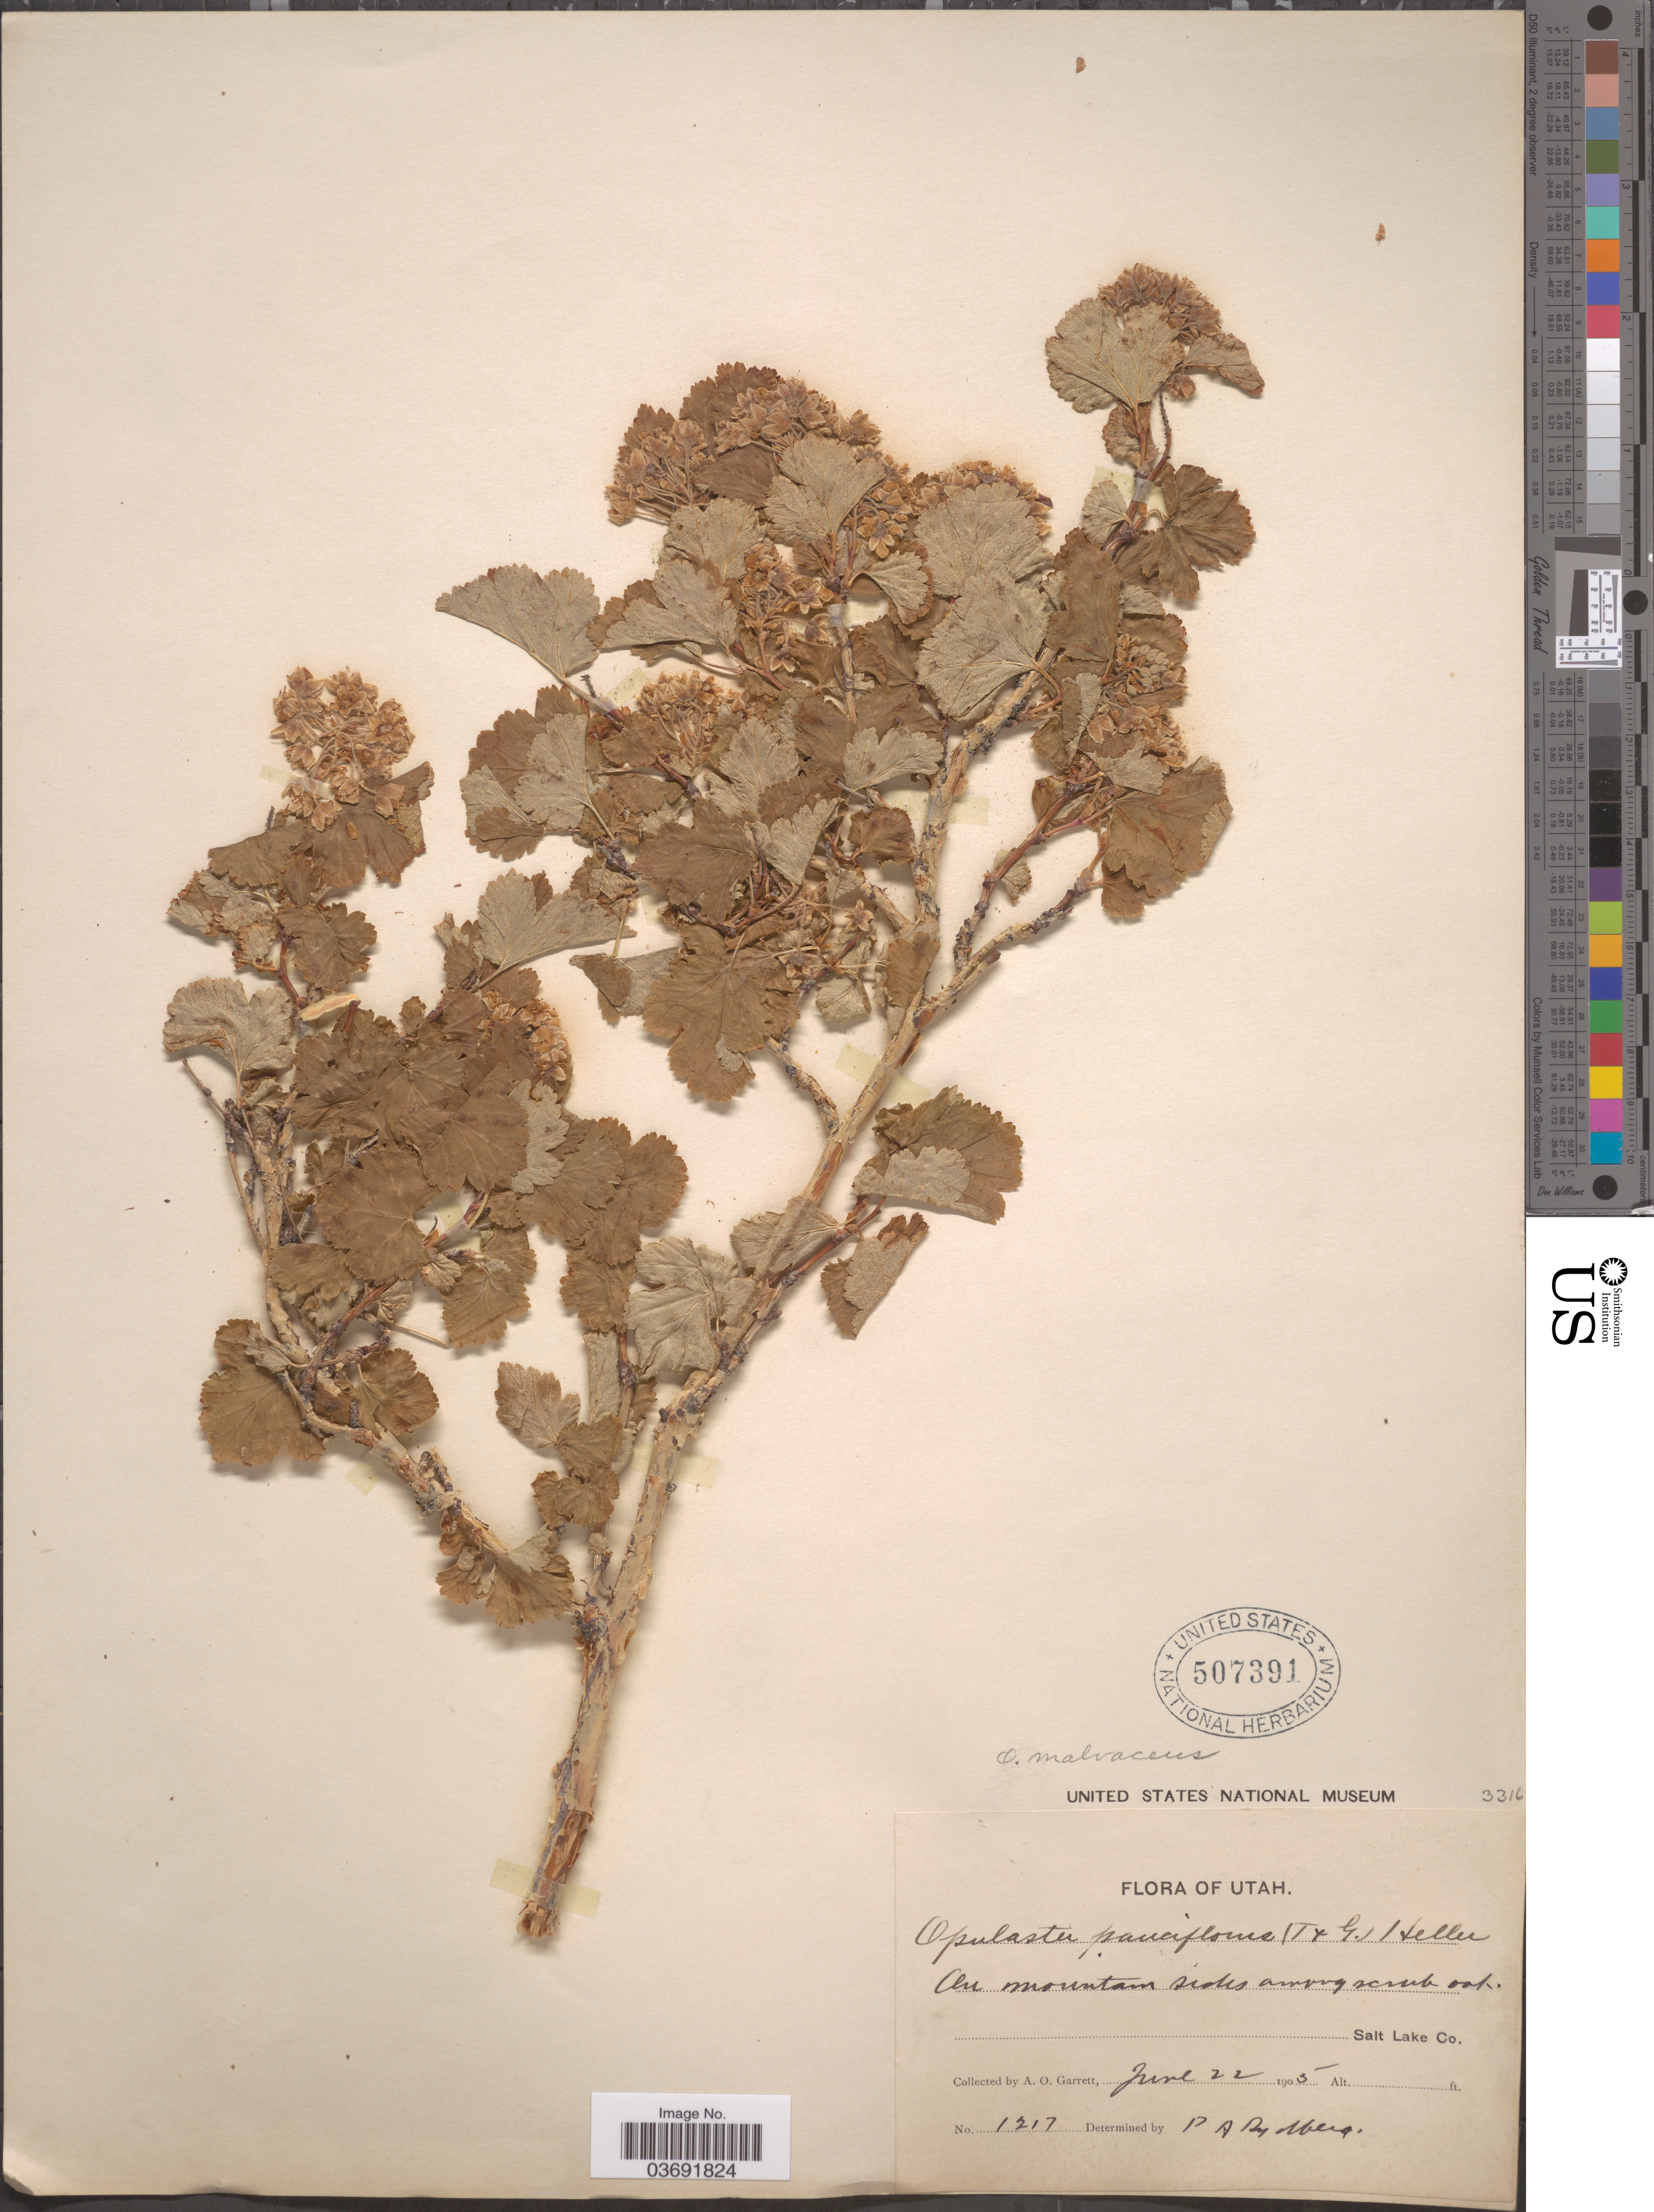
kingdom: Plantae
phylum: Tracheophyta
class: Magnoliopsida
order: Rosales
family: Rosaceae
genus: Physocarpus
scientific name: Physocarpus malvaceus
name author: (Greene) Kuntze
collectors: A. O. Garrett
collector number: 1217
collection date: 1905-06-22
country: United States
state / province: Utah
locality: Salt Lake Co.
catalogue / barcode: US 507391